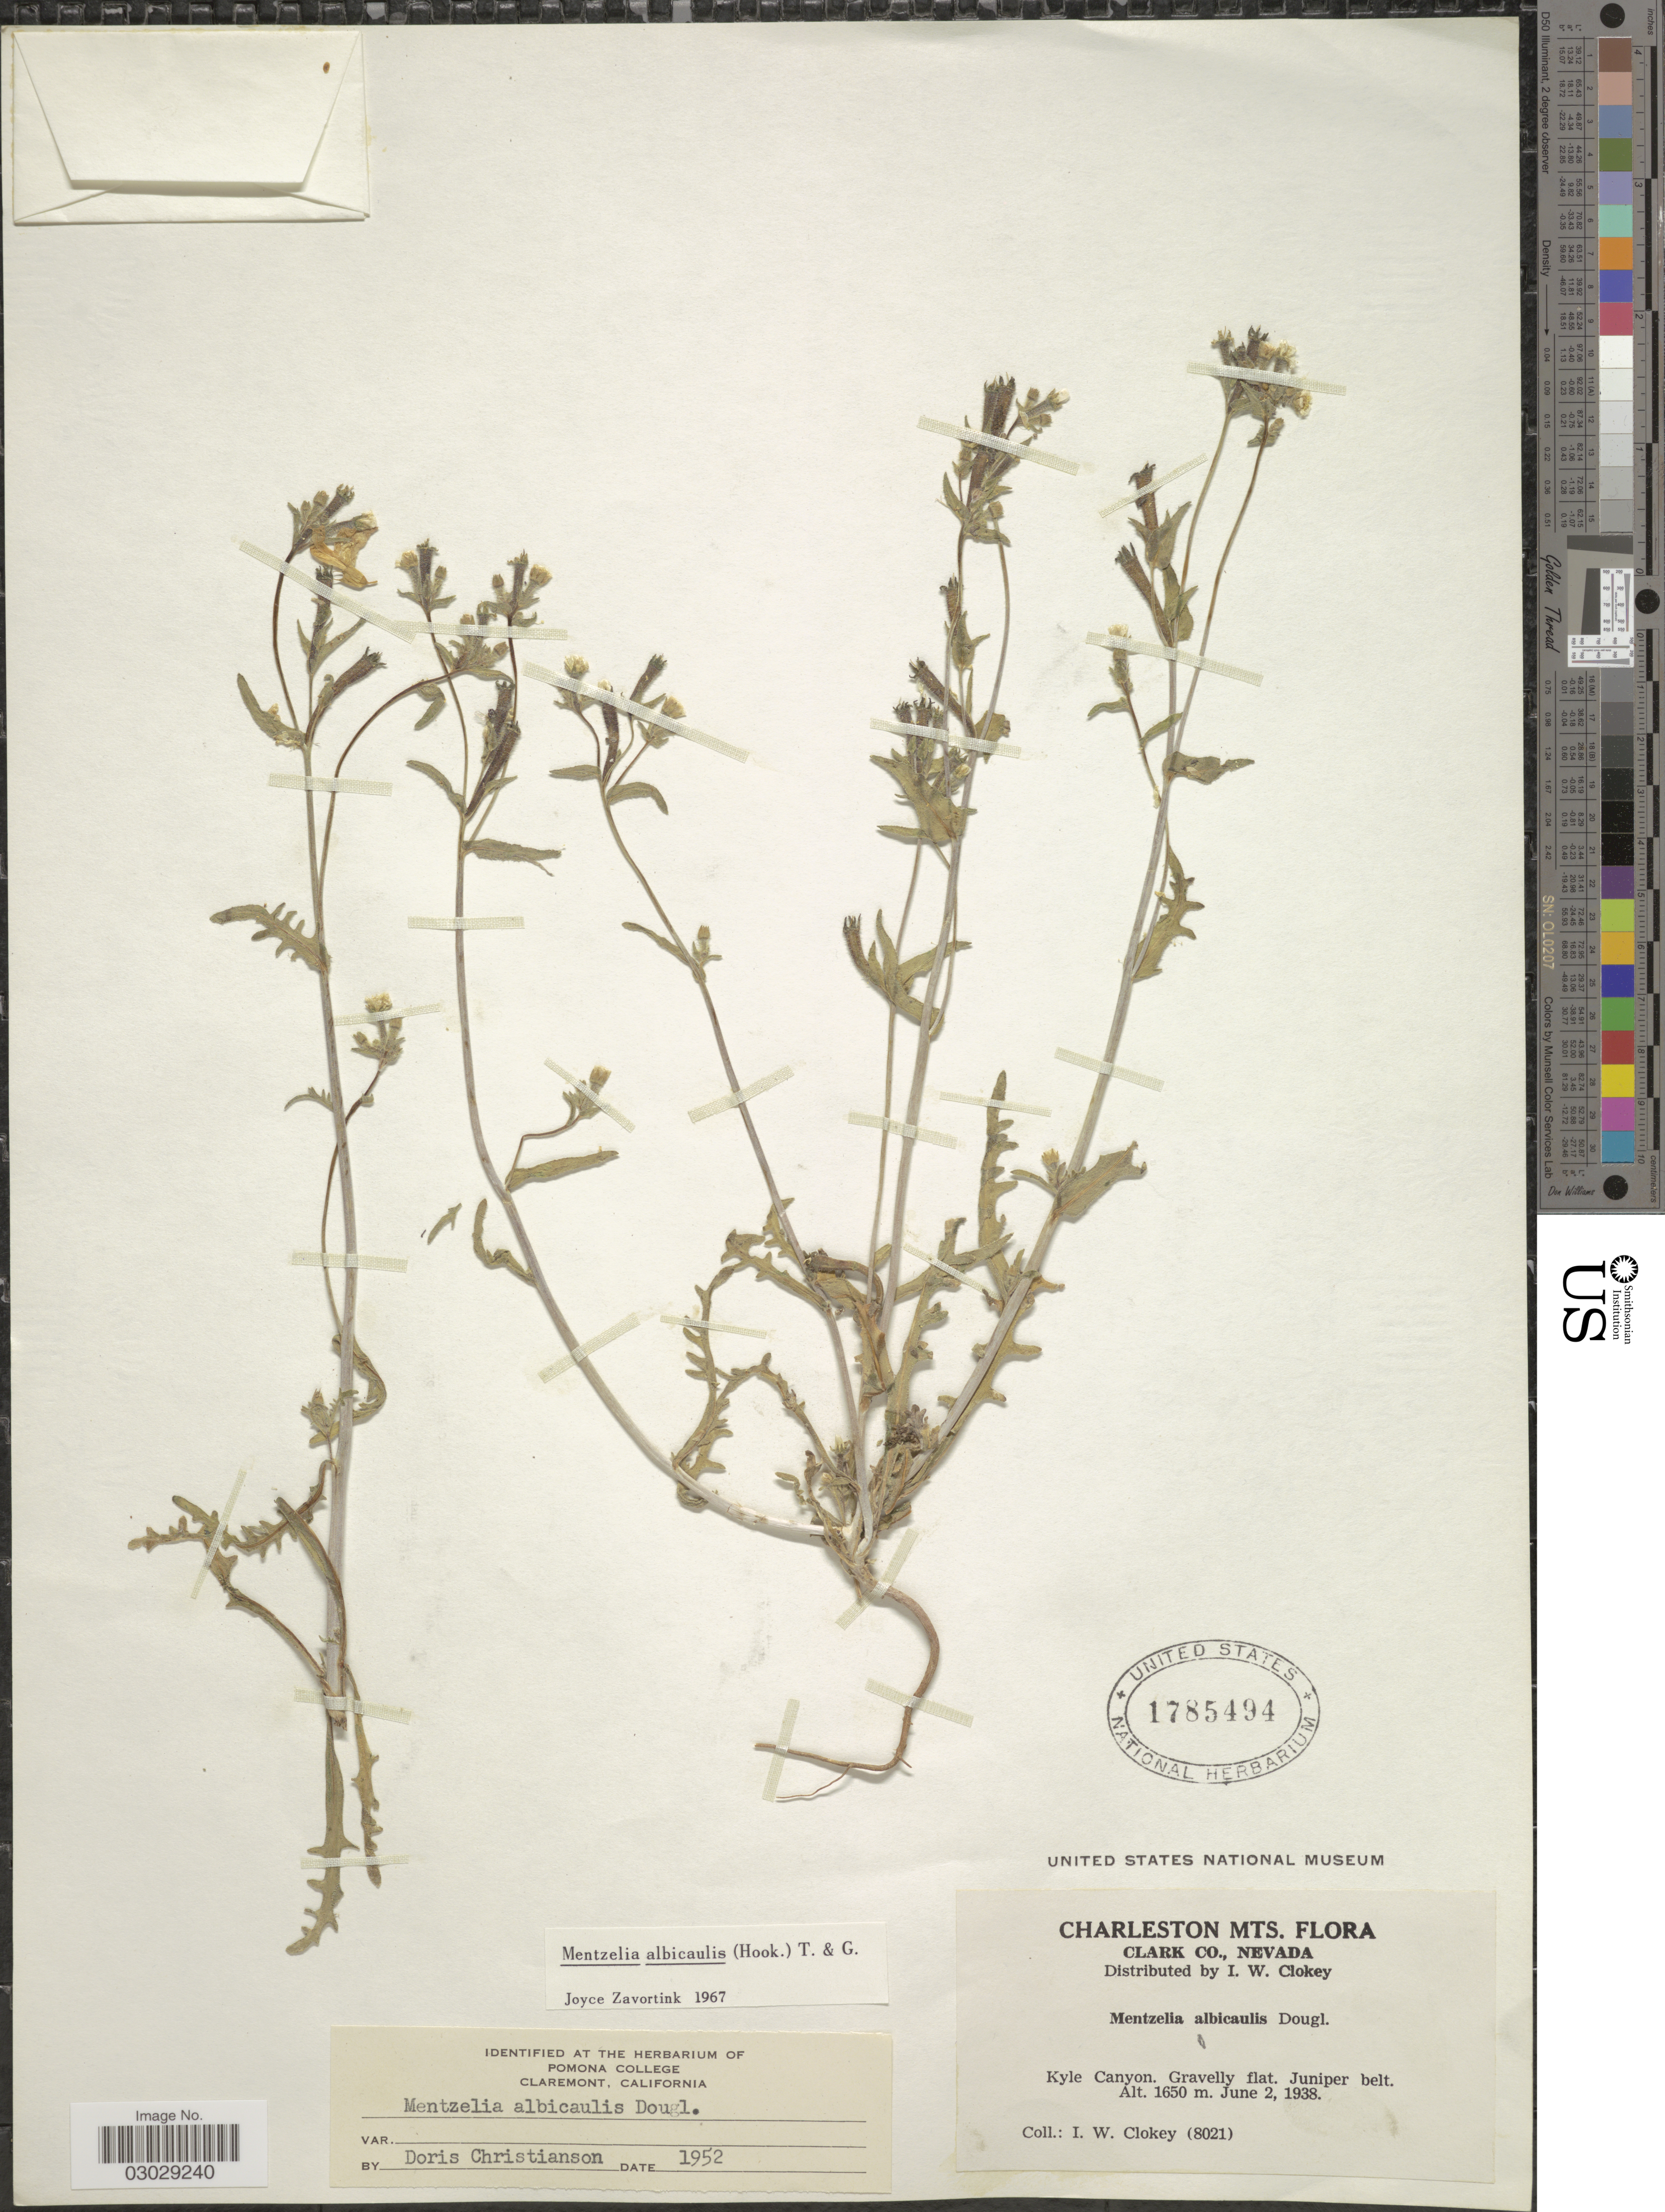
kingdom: Plantae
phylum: Tracheophyta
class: Magnoliopsida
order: Cornales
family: Loasaceae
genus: Mentzelia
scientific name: Mentzelia albicaulis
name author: (Douglas ex Hook.) Douglas ex Torr. & A. Gray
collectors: I. W. Clokey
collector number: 8021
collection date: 1938-06-02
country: United States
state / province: Nevada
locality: Charleston Mts. Clark Co. Kyle Canyon. Gravelly flat.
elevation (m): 1650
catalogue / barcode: US 1785494